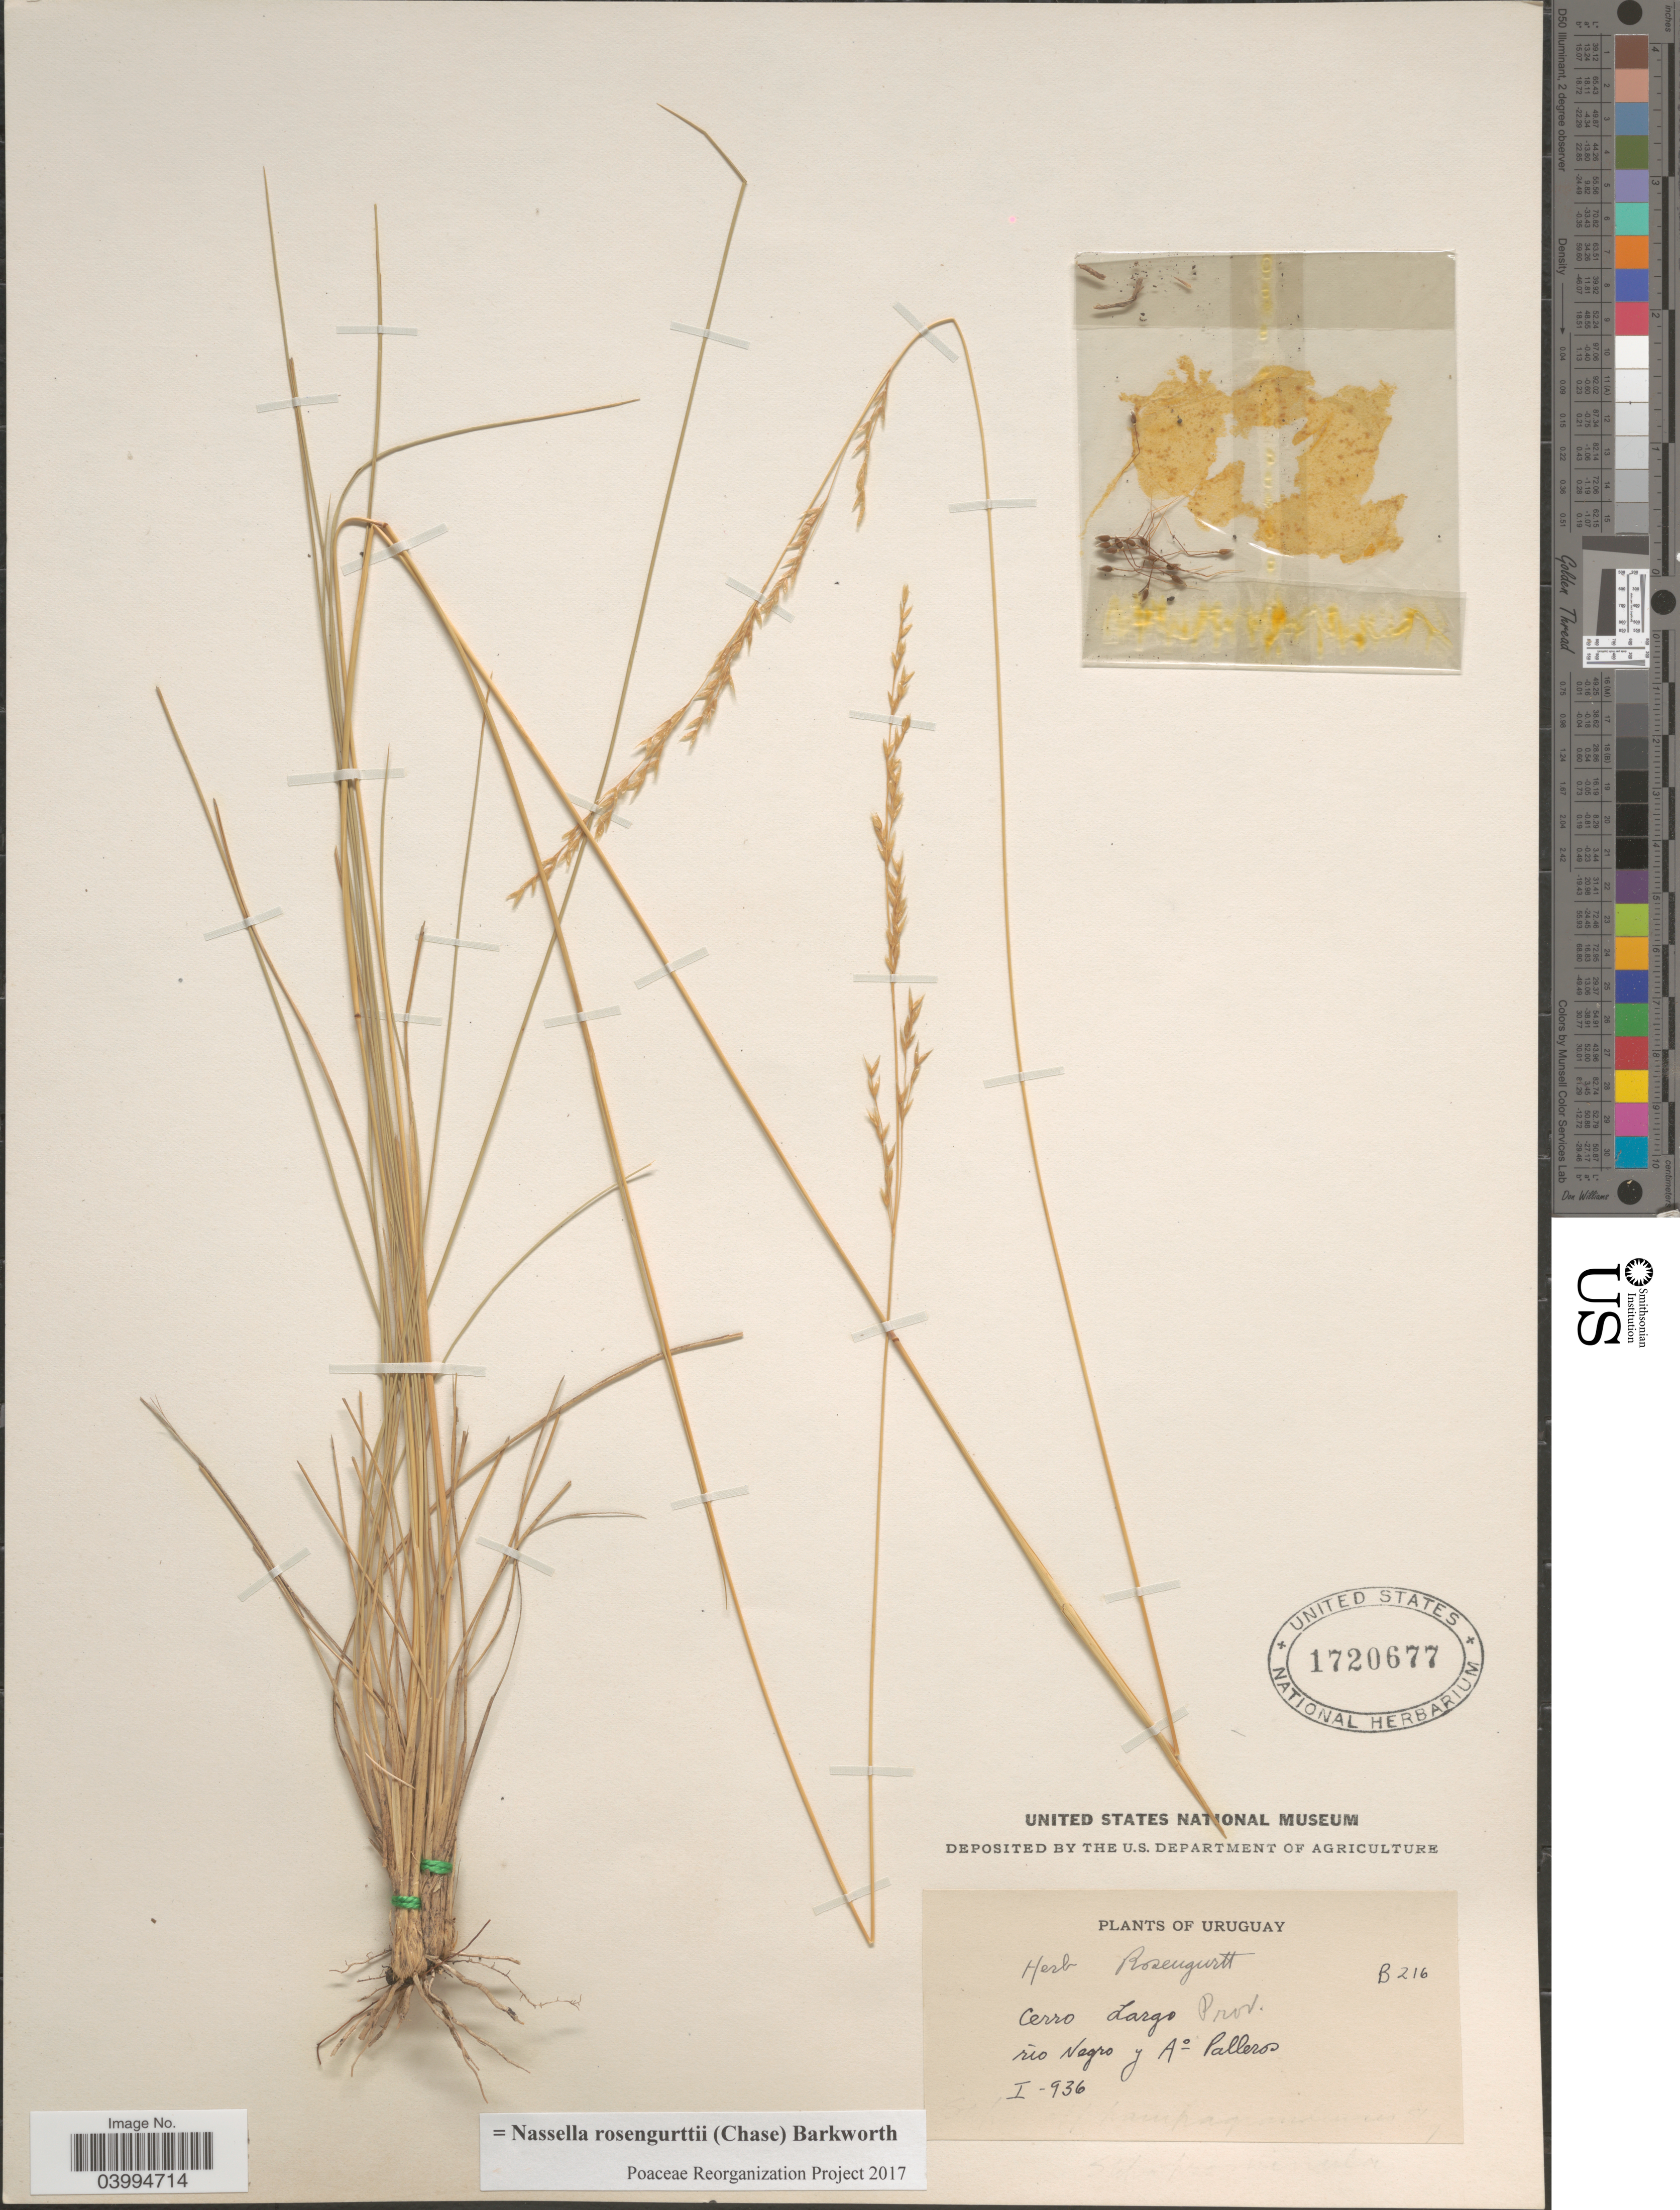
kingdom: Plantae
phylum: Tracheophyta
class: Liliopsida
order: Poales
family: Poaceae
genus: Nassella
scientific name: Nassella rosengurttii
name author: (Chase) Barkworth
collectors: ex herb. Rosengurtt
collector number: B 216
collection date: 1936-01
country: Uruguay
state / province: Cerro Largo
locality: Rio Negro y Ao Palleros.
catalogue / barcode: US 1720677